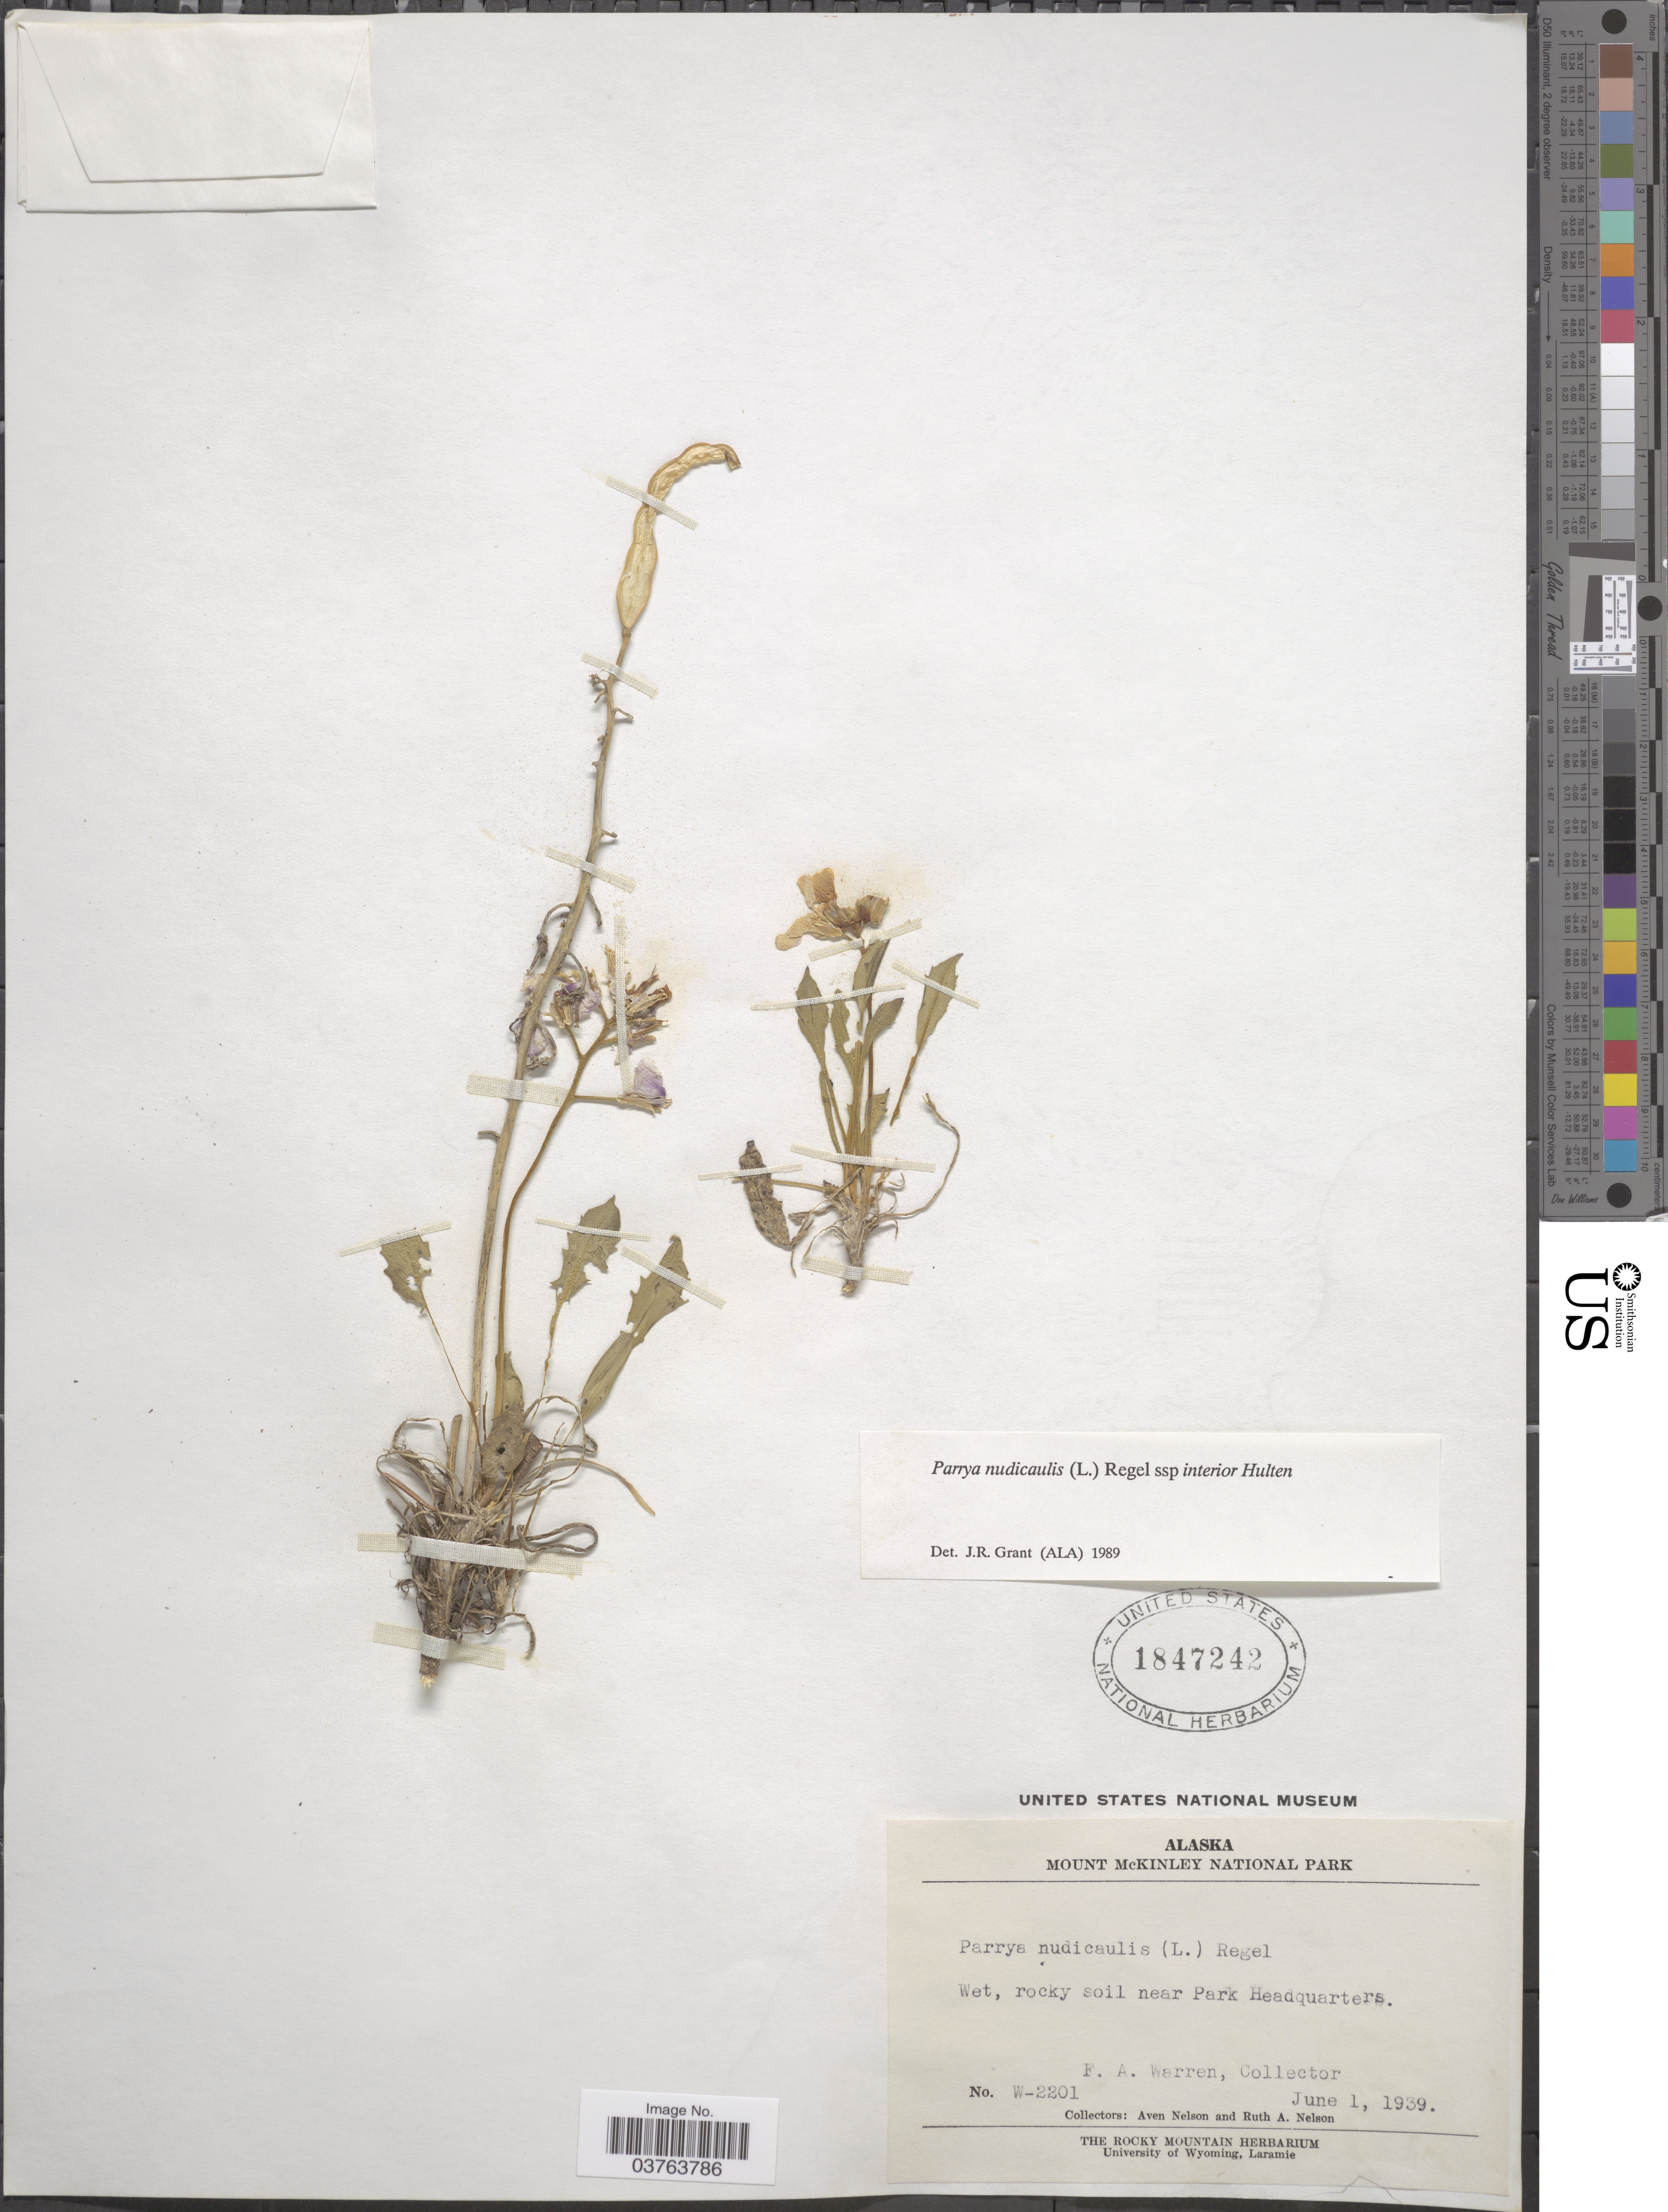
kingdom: Plantae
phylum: Tracheophyta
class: Magnoliopsida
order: Brassicales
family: Brassicaceae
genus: Parrya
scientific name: Parrya nudicaulis subsp. interior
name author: Hultén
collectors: F. Warren, A. Nelson & R. A. Nelson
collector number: W-2201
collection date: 1939-06-01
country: United States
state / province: Alaska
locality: Mount McKinley National Park. Near Park Headquarters.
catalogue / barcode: US 1847242